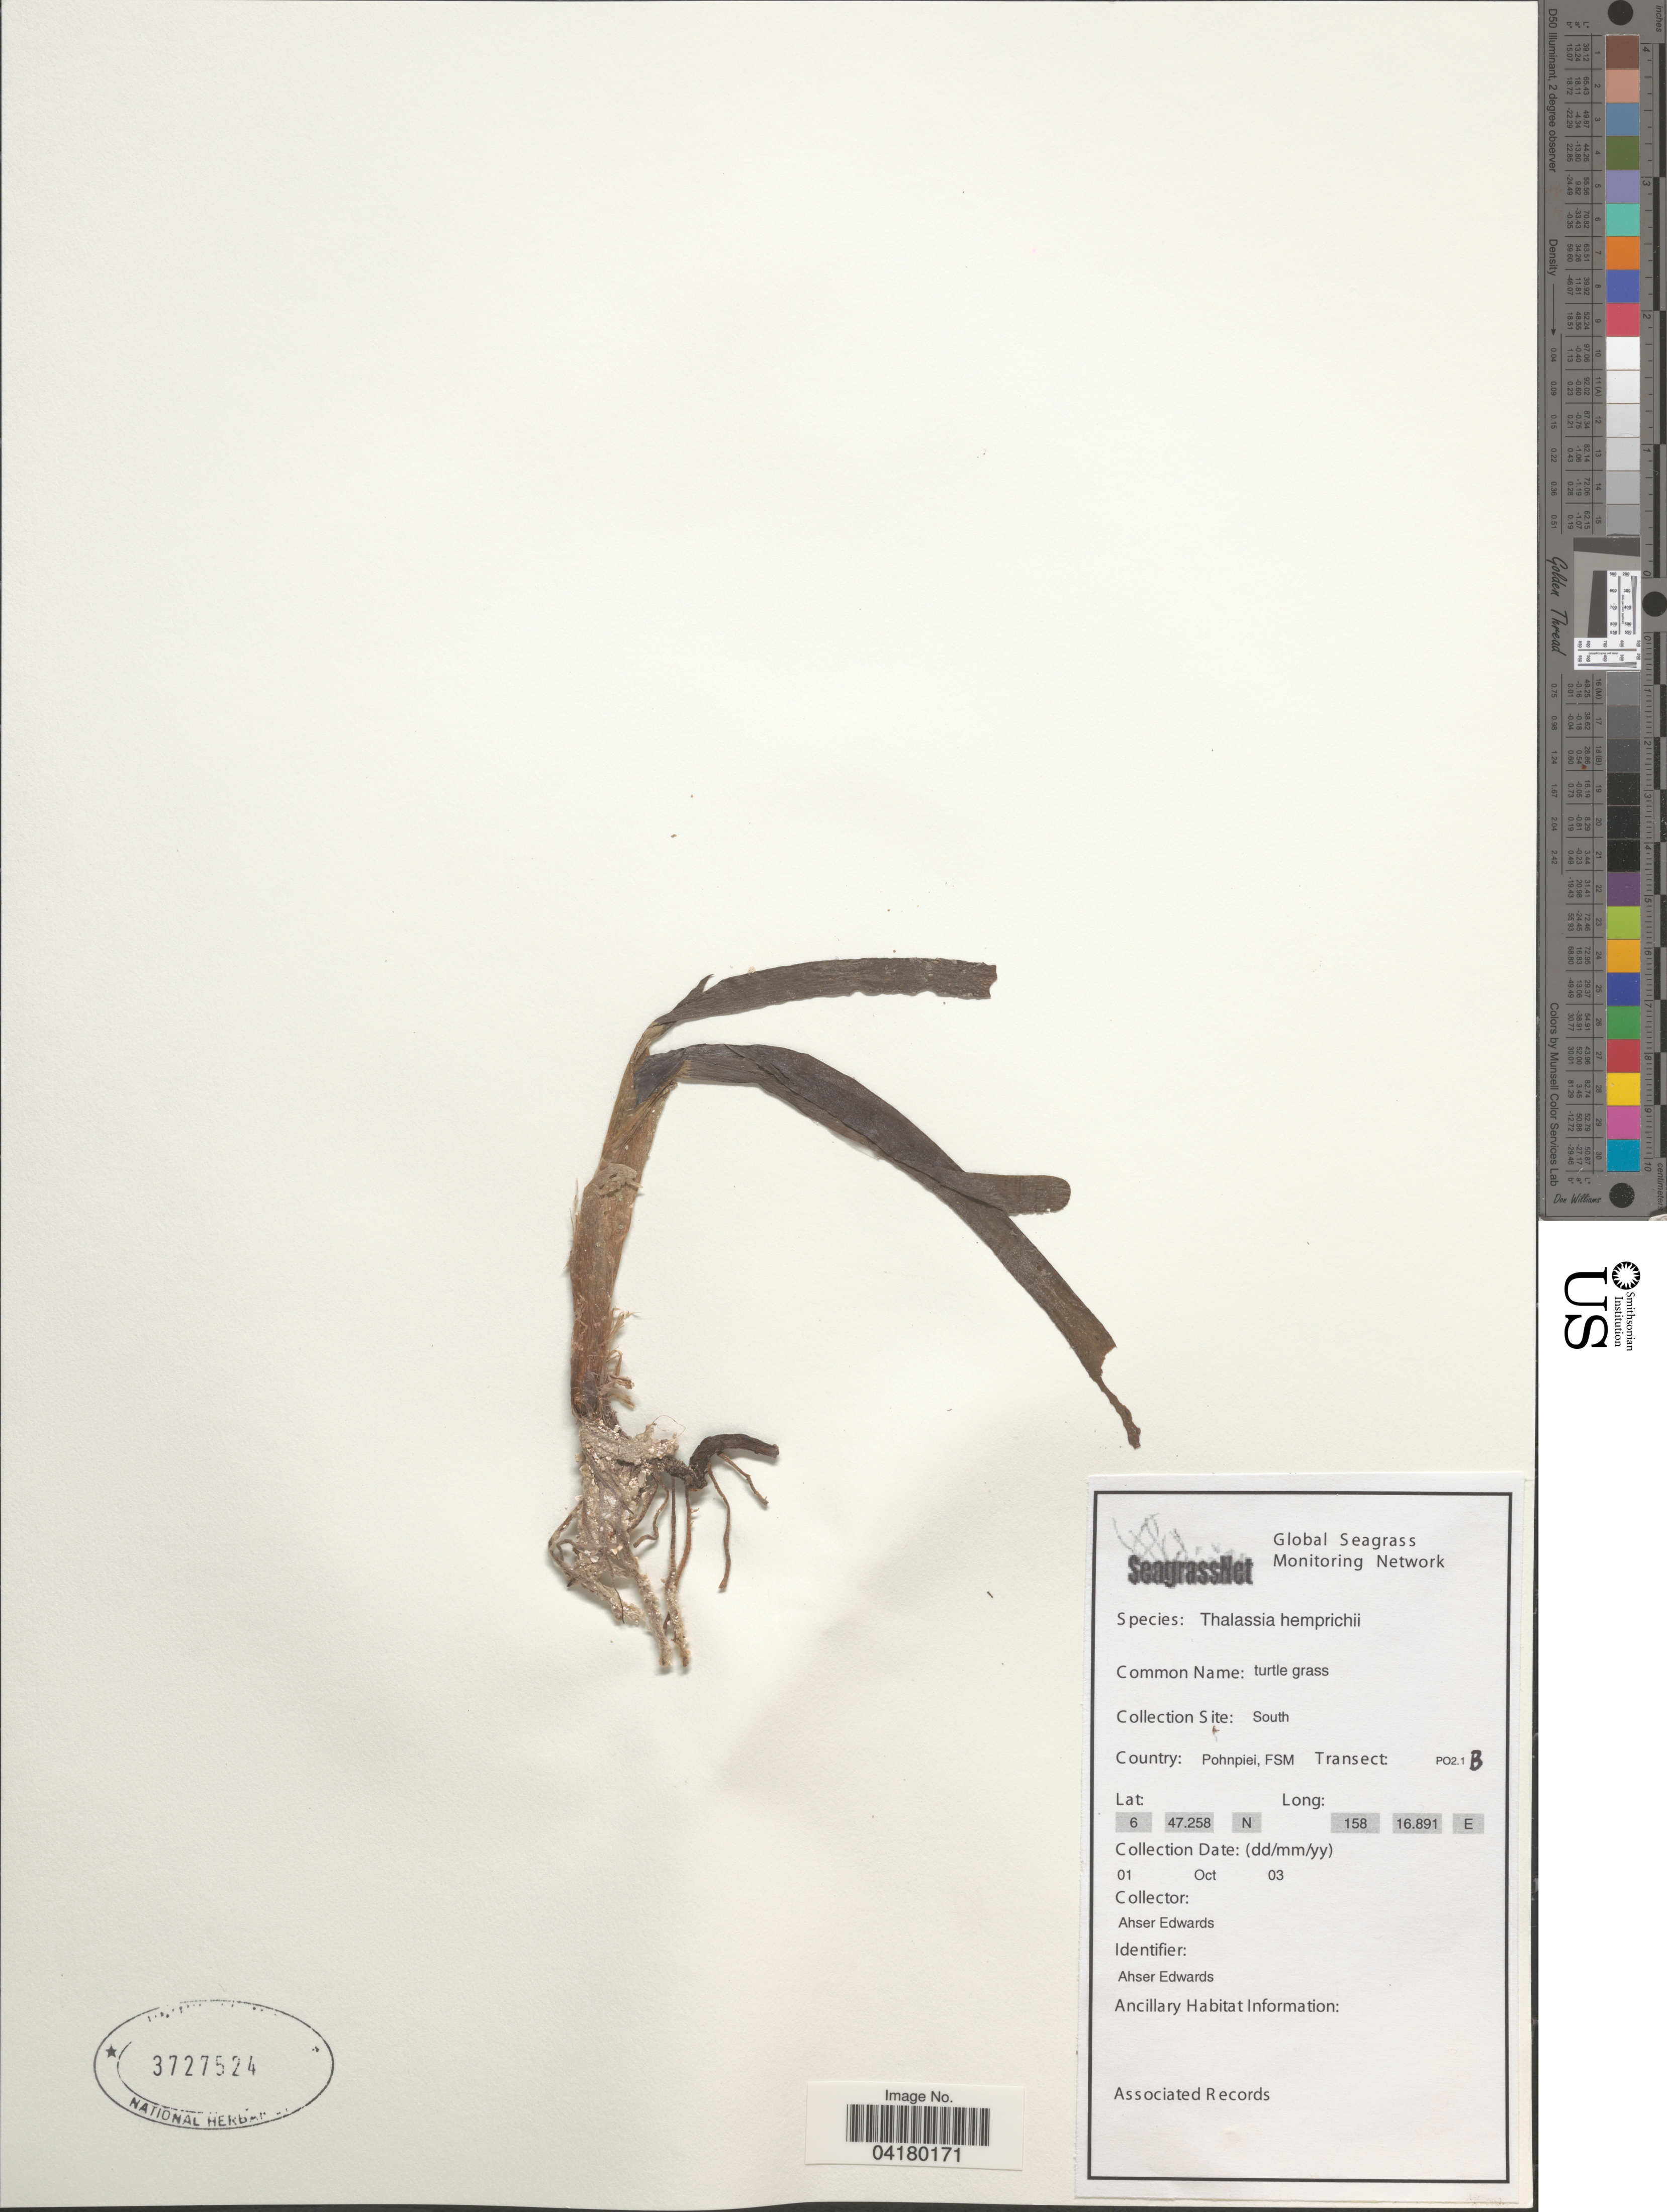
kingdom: Plantae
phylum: Tracheophyta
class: Liliopsida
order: Alismatales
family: Hydrocharitaceae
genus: Thalassia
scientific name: Thalassia hemprichii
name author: Asch.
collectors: A. Edwards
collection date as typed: Transcribed d/m/y: 1/10/3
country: Micronesia, Federated States of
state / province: Pohnpei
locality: Collection Site: South. Country: Pohnpiei, FSM. Transect: PO2.1B.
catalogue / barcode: US 3727524